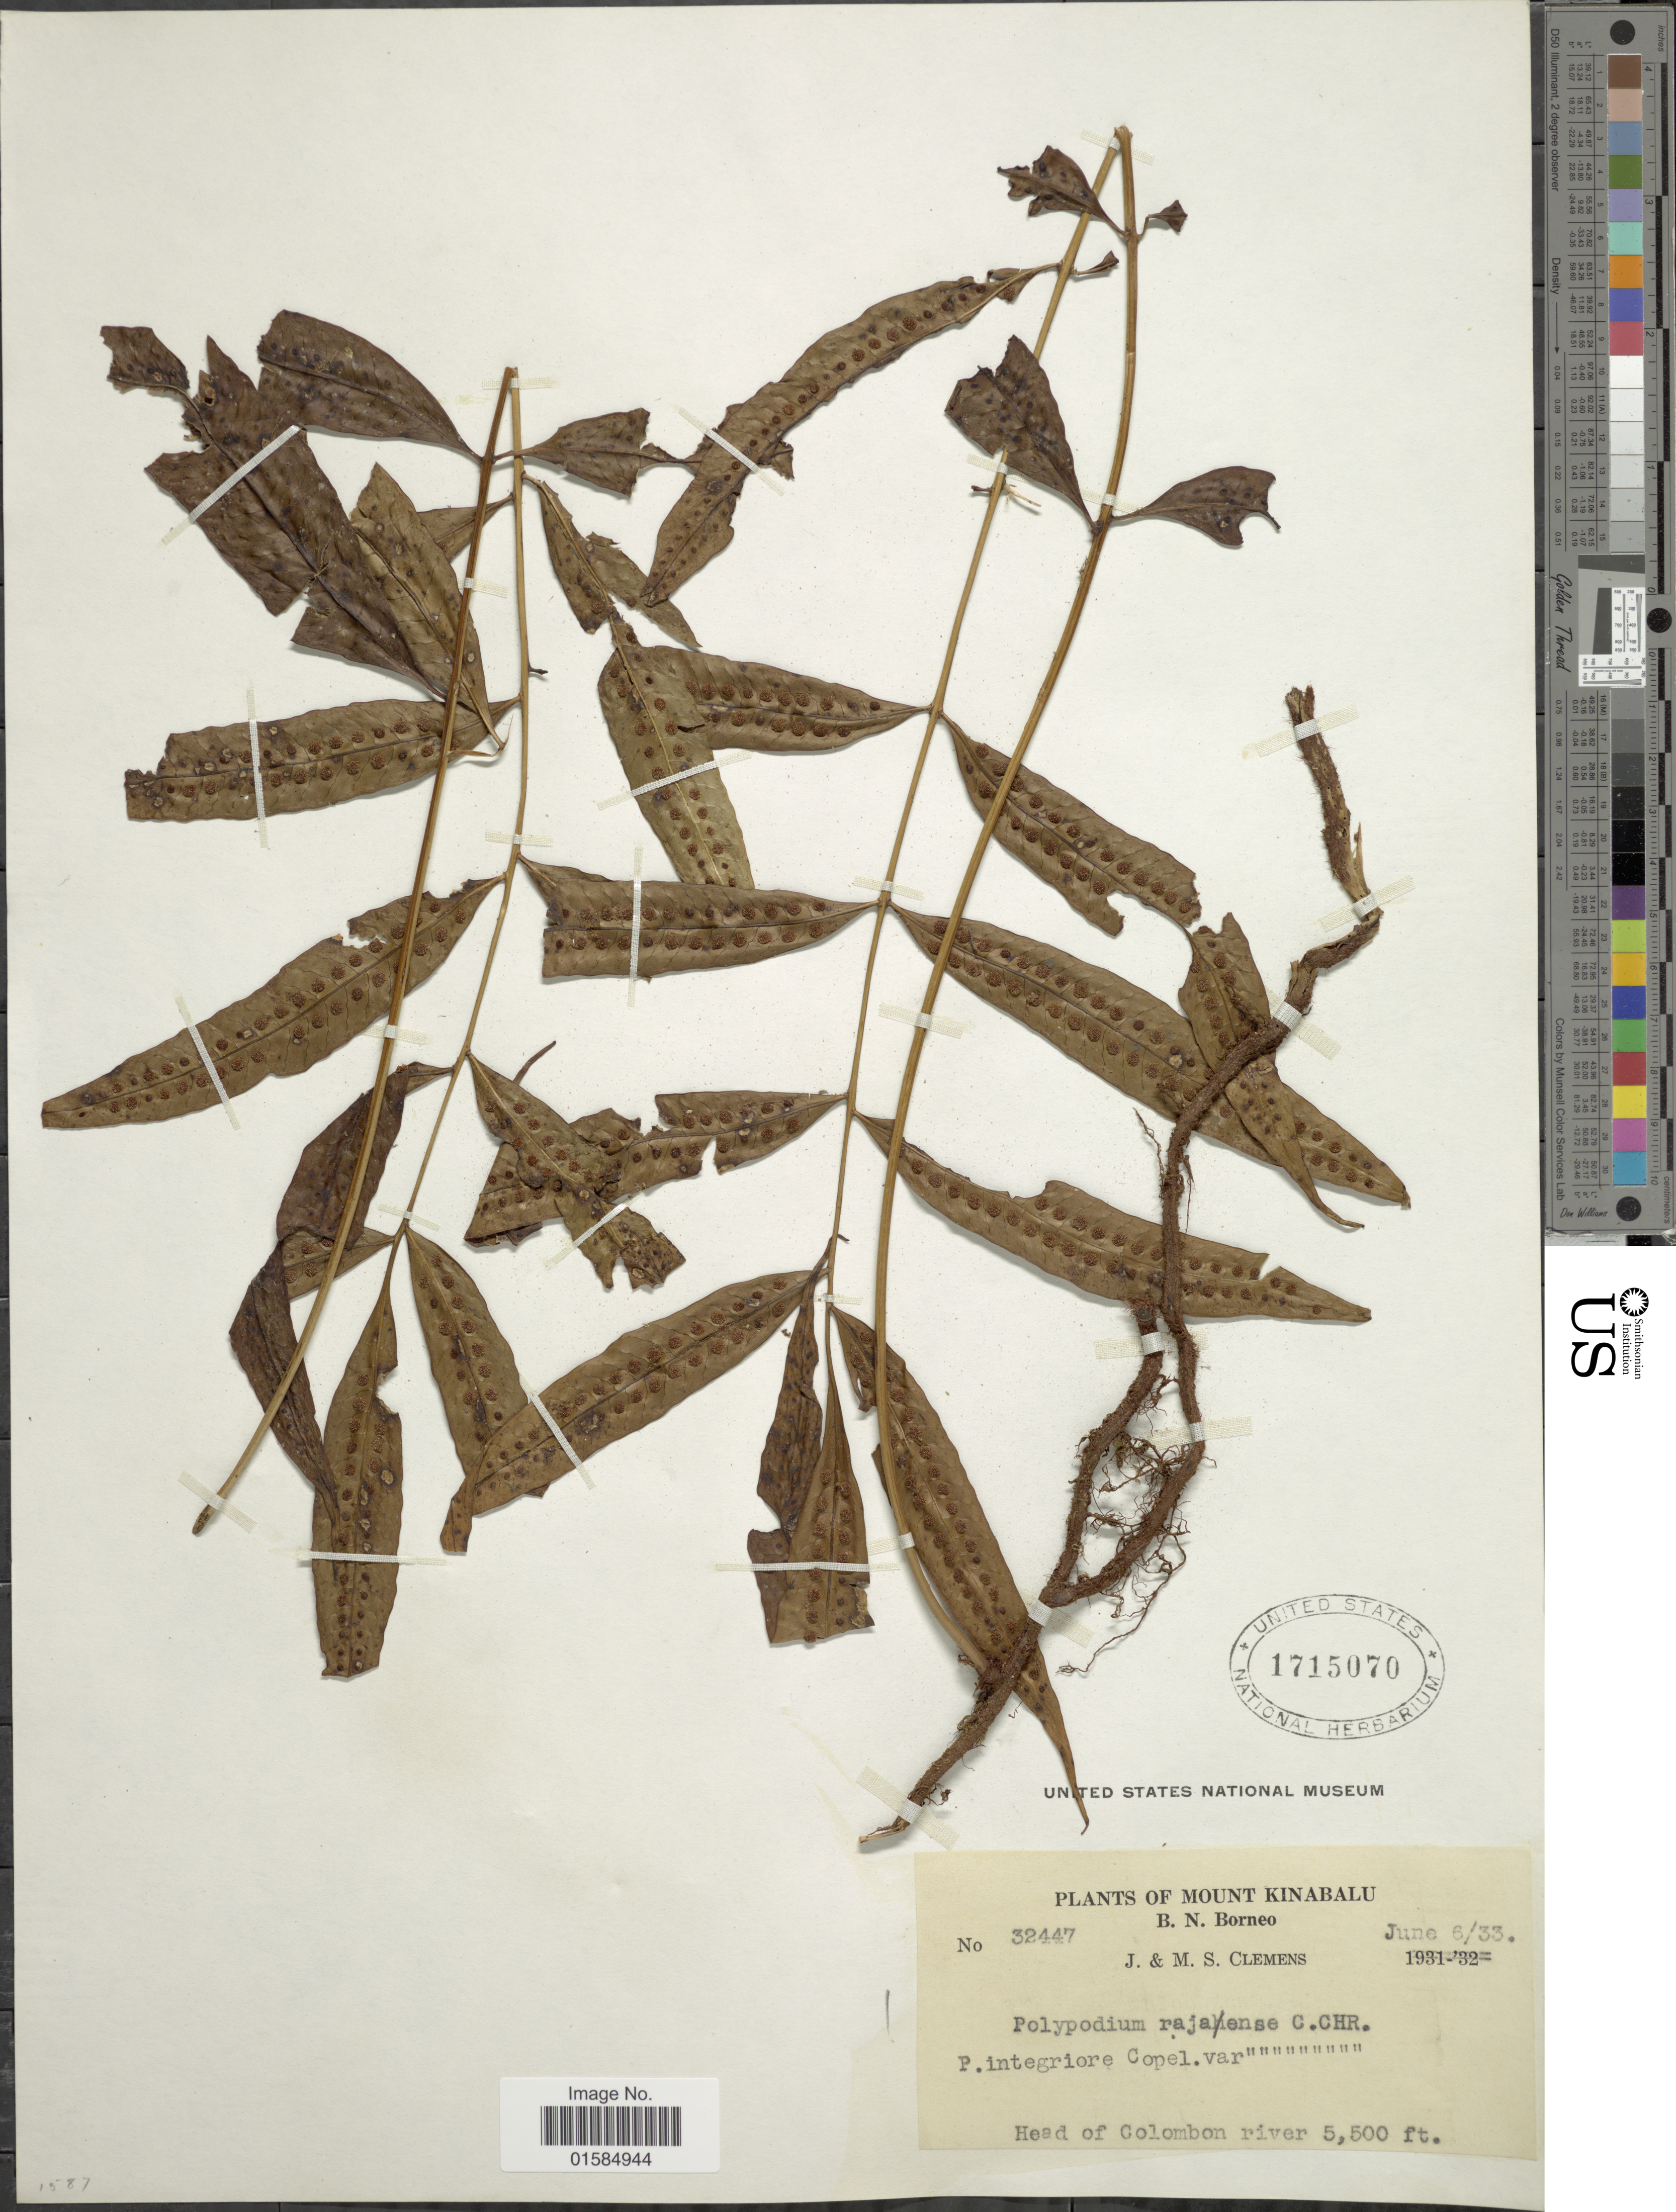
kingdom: Plantae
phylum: Tracheophyta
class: Polypodiopsida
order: Polypodiales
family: Polypodiaceae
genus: Goniophlebium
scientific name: Goniophlebium rajaense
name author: (C. Chr.) Parris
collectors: J. Clemens & M. S. Clemens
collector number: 32447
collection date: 1933-06-06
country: Malaysia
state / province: Sabah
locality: Mount Kinabalu, B. N. Borneo, head of Colombon river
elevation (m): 1676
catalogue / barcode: US 1715070